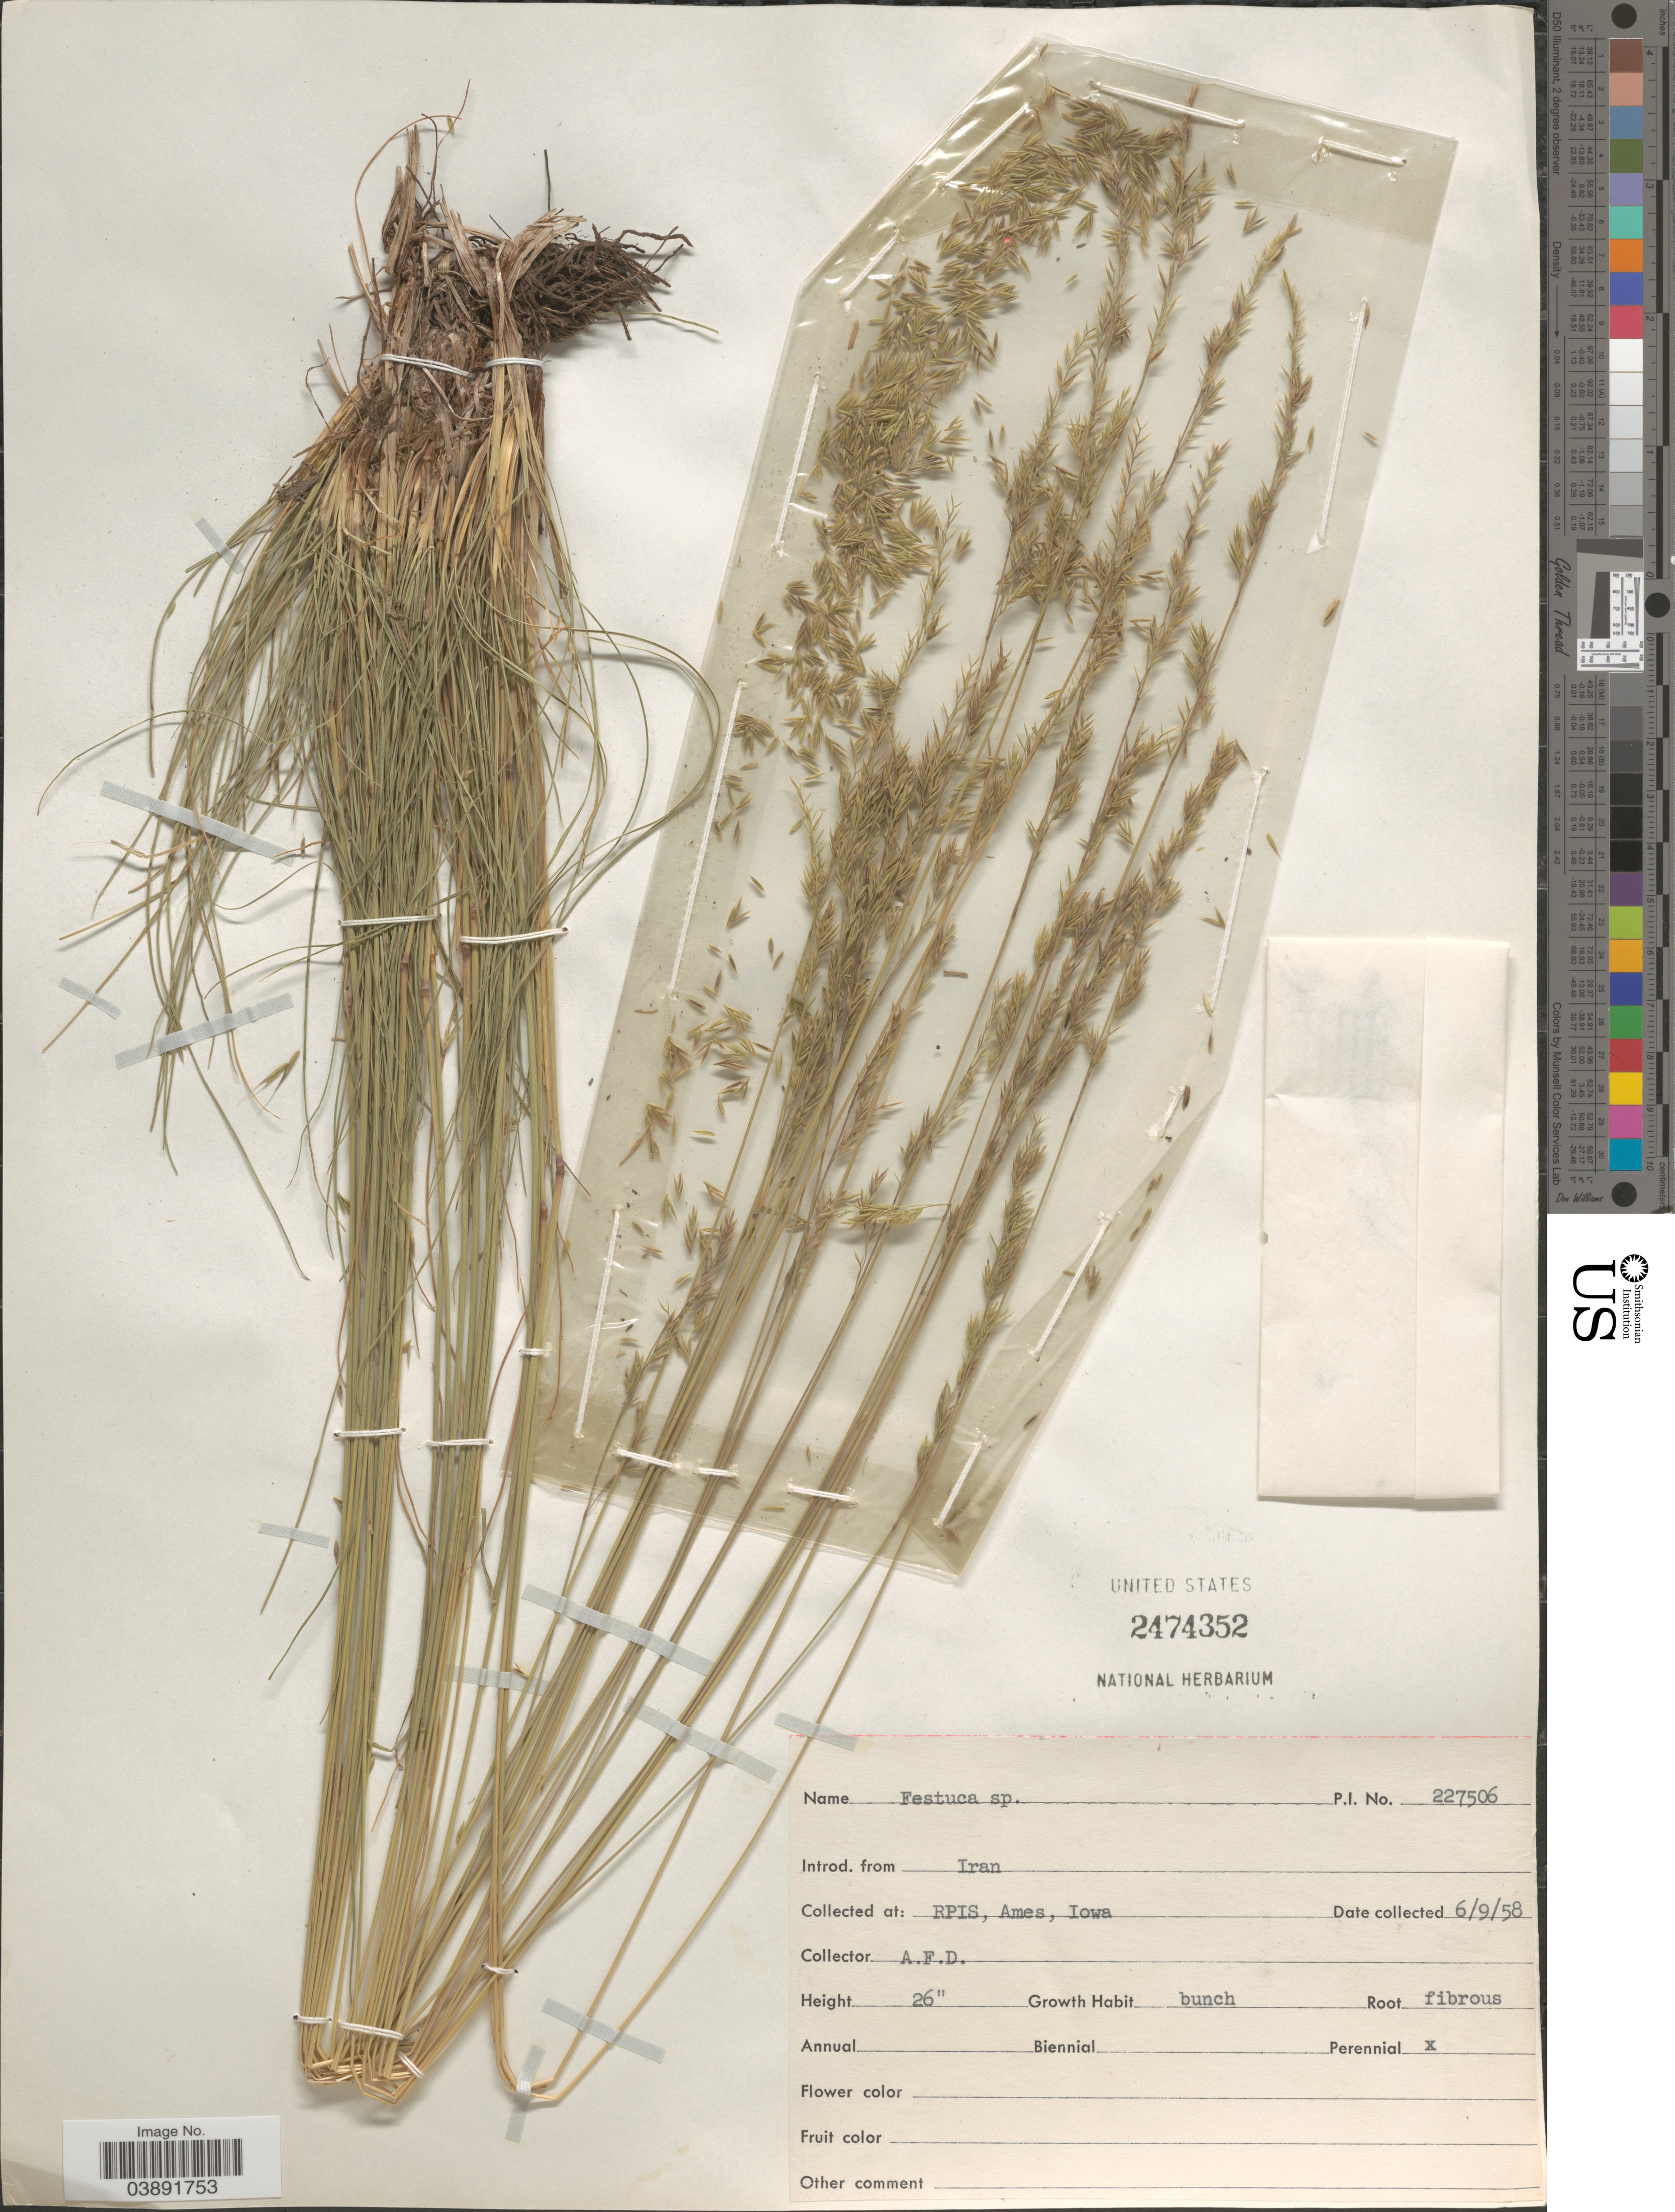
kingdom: Plantae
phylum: Tracheophyta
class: Liliopsida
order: Poales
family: Poaceae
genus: Festuca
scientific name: Festuca sp.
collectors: A. D.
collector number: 227506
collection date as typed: Transcribed d/m/y: 9/6/58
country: United States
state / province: Iowa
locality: RPIS, Ames.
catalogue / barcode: US 2474352